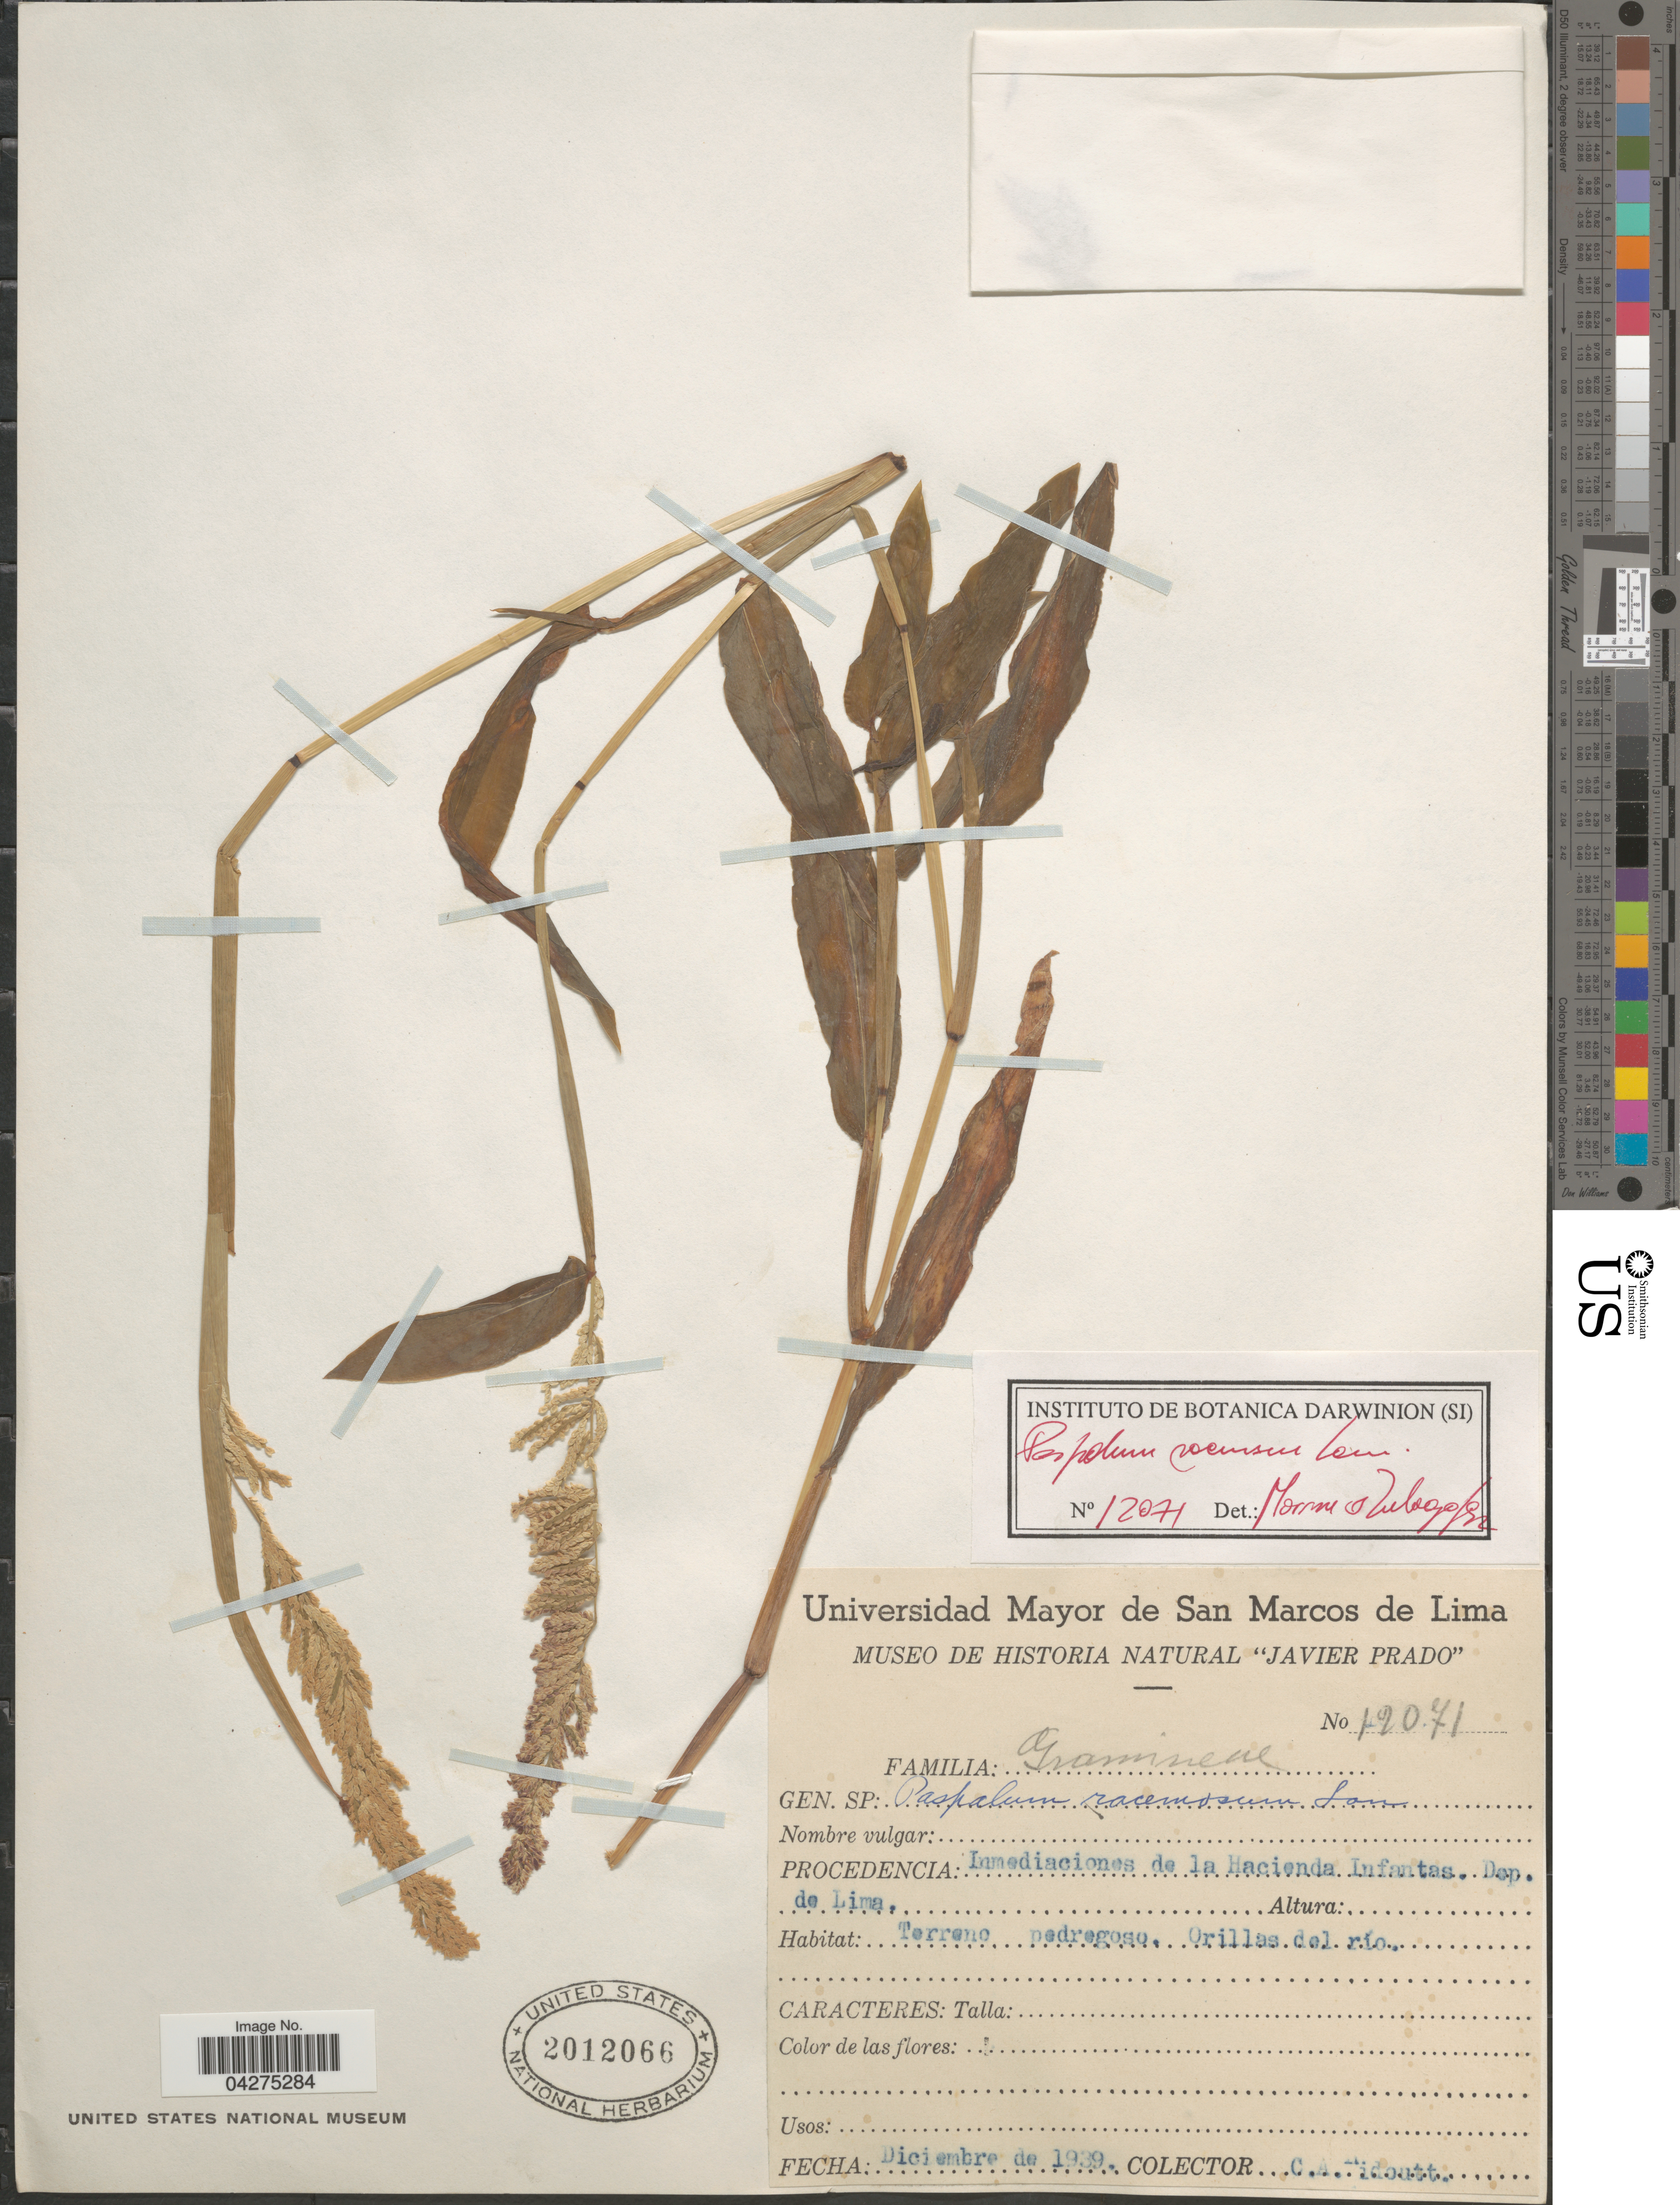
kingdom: Plantae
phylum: Tracheophyta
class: Liliopsida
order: Poales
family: Poaceae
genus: Paspalum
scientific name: Paspalum racemosum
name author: Lam.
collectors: C. Ridoutt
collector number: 12071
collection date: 1939-12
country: Peru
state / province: Lima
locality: Inmediaciones de la Hacienda Infruitas. Dep. de Lima. Terreno pedregoso. Orillas del río.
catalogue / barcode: US 2012066